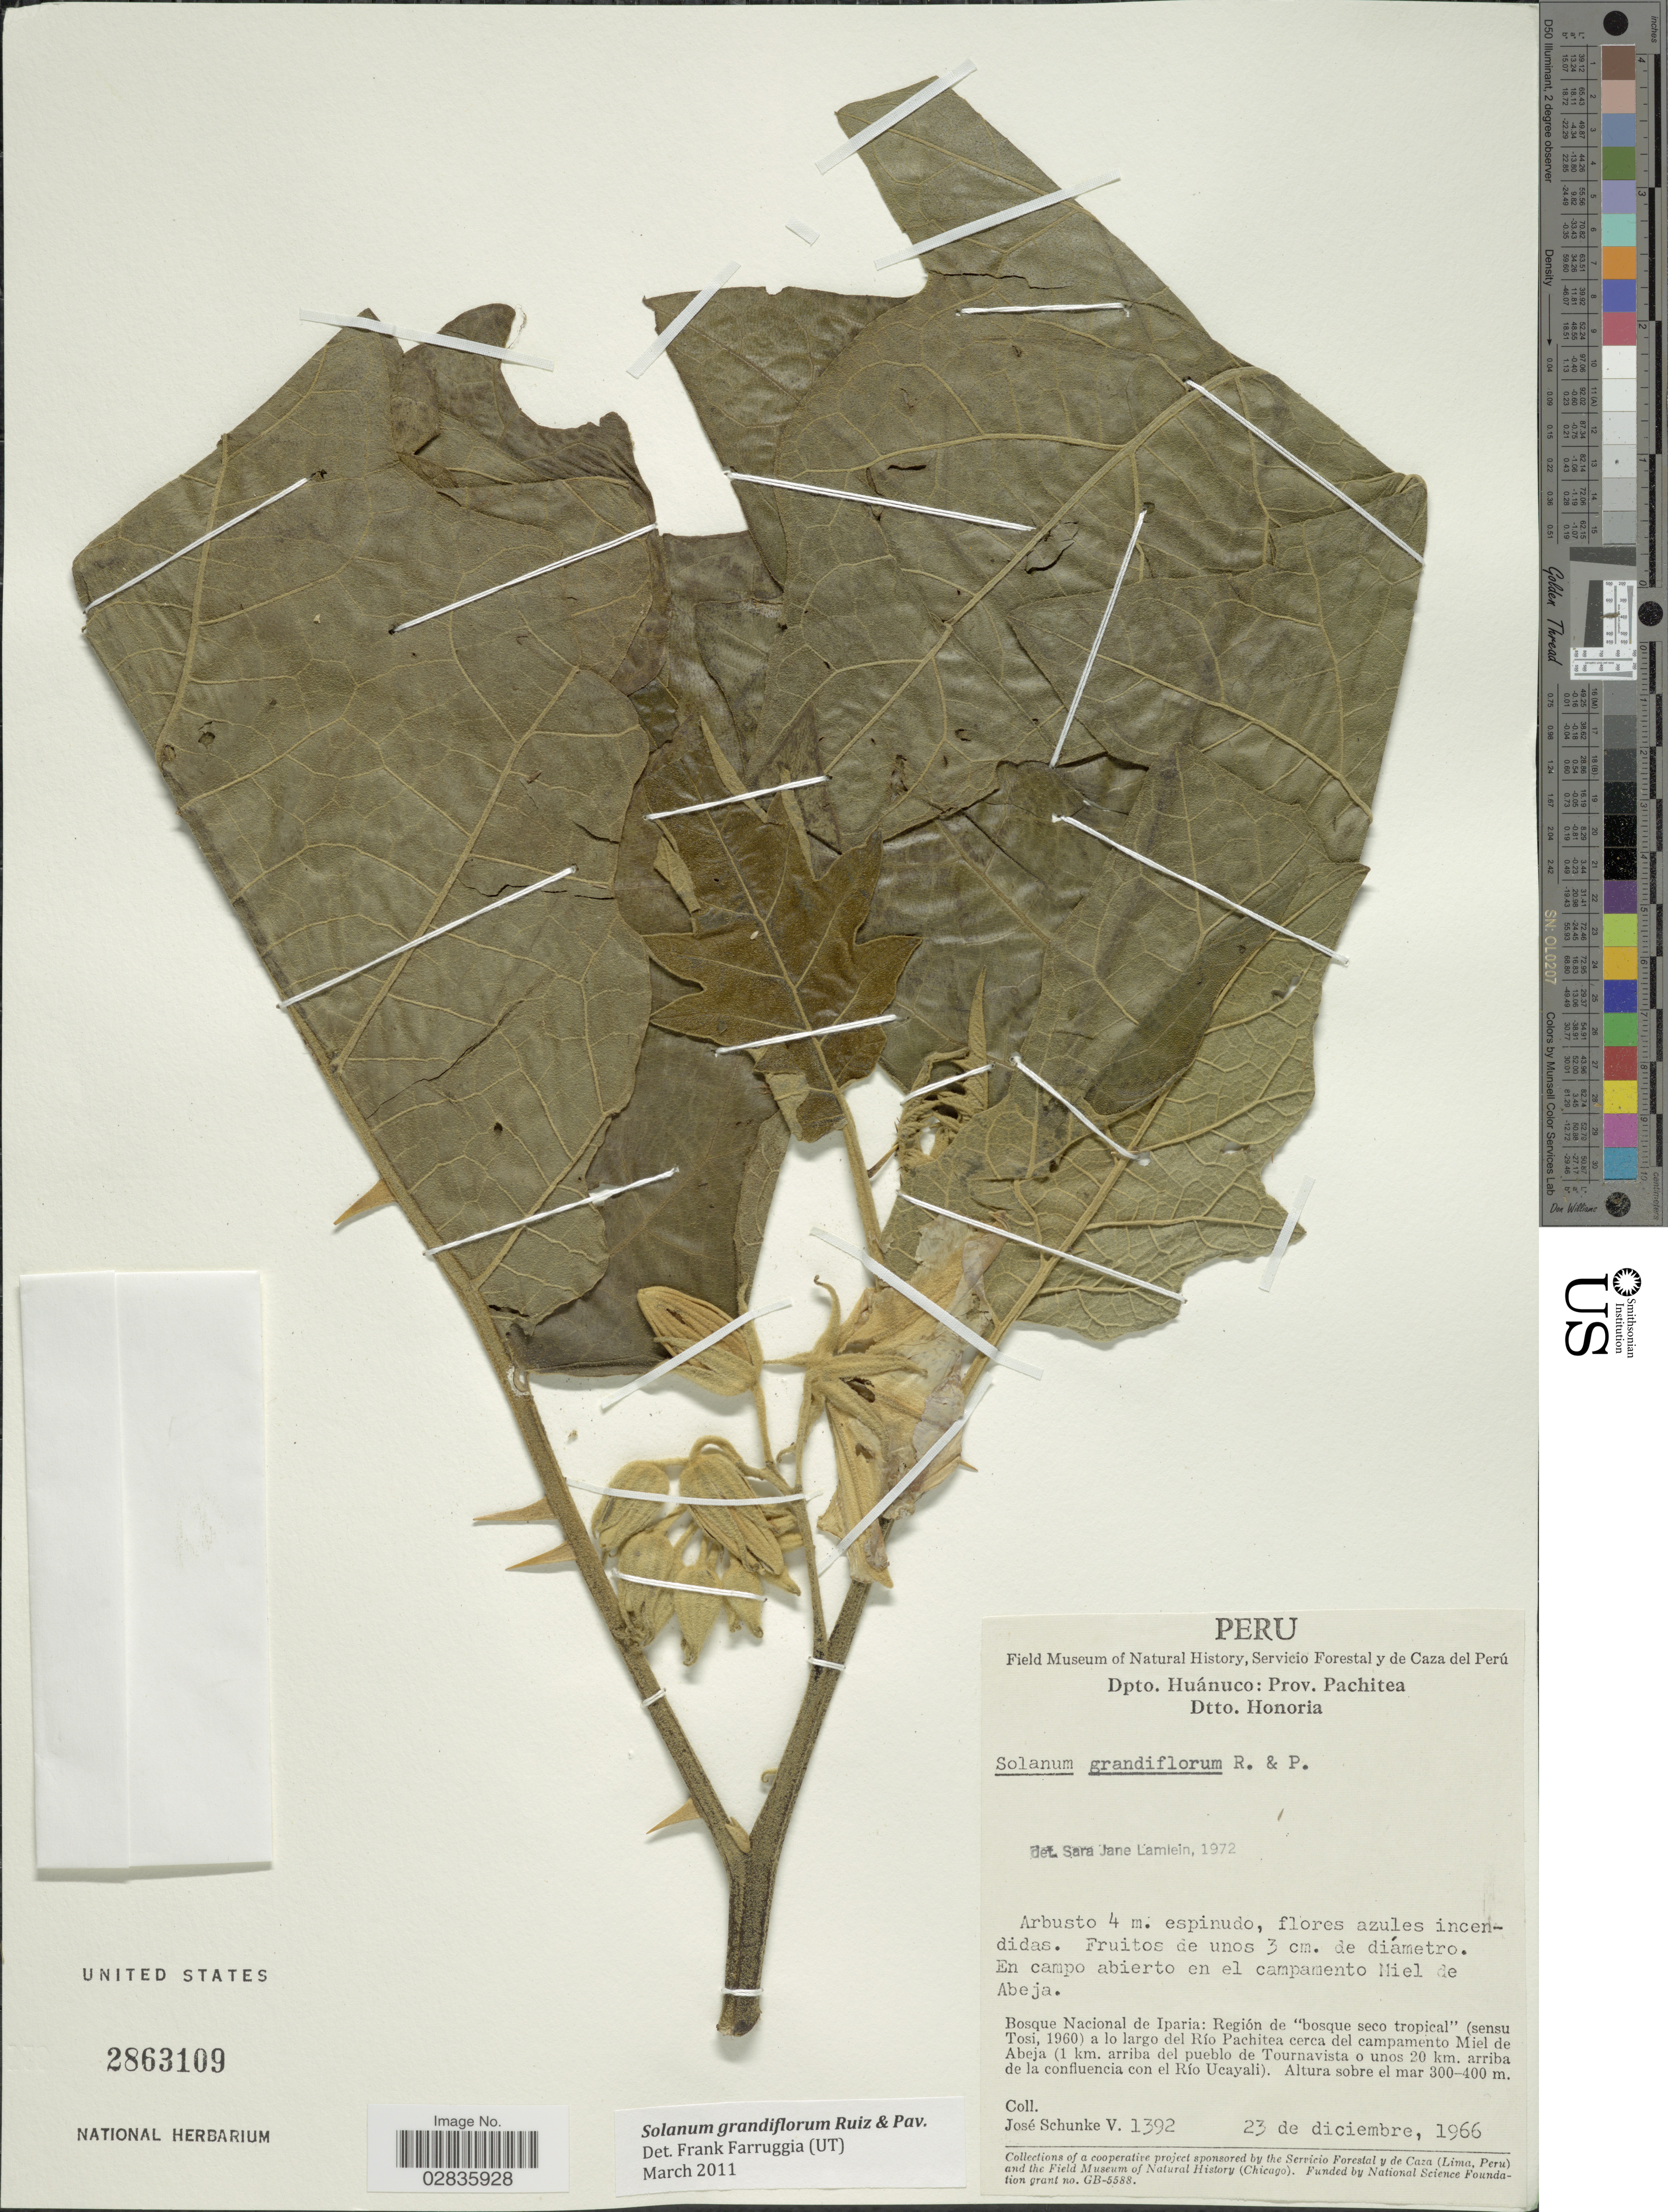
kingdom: Plantae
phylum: Tracheophyta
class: Magnoliopsida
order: Solanales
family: Solanaceae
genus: Solanum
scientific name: Solanum grandiflorum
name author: Ruiz & Pav.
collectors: J. Schunke Vigo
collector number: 1392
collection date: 1966-12-23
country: Peru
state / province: Huánuco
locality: Dpto. Huánuco: Prov. Pachitea. Dtto. Honoria. En campo abierto en el campamento Miel de Abeja. Bosque Nacional de Iparia: Región de "bosque seco tropical" (sensu Tosi, 1960) a lo largo del Río Pachitea cerca del campamento Miel de Abeja (1 km. arriba del pueblo de Tournavista o unos 20 km. arriba de la confluencia con el Río Ucayali).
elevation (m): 300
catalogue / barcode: US 2863109